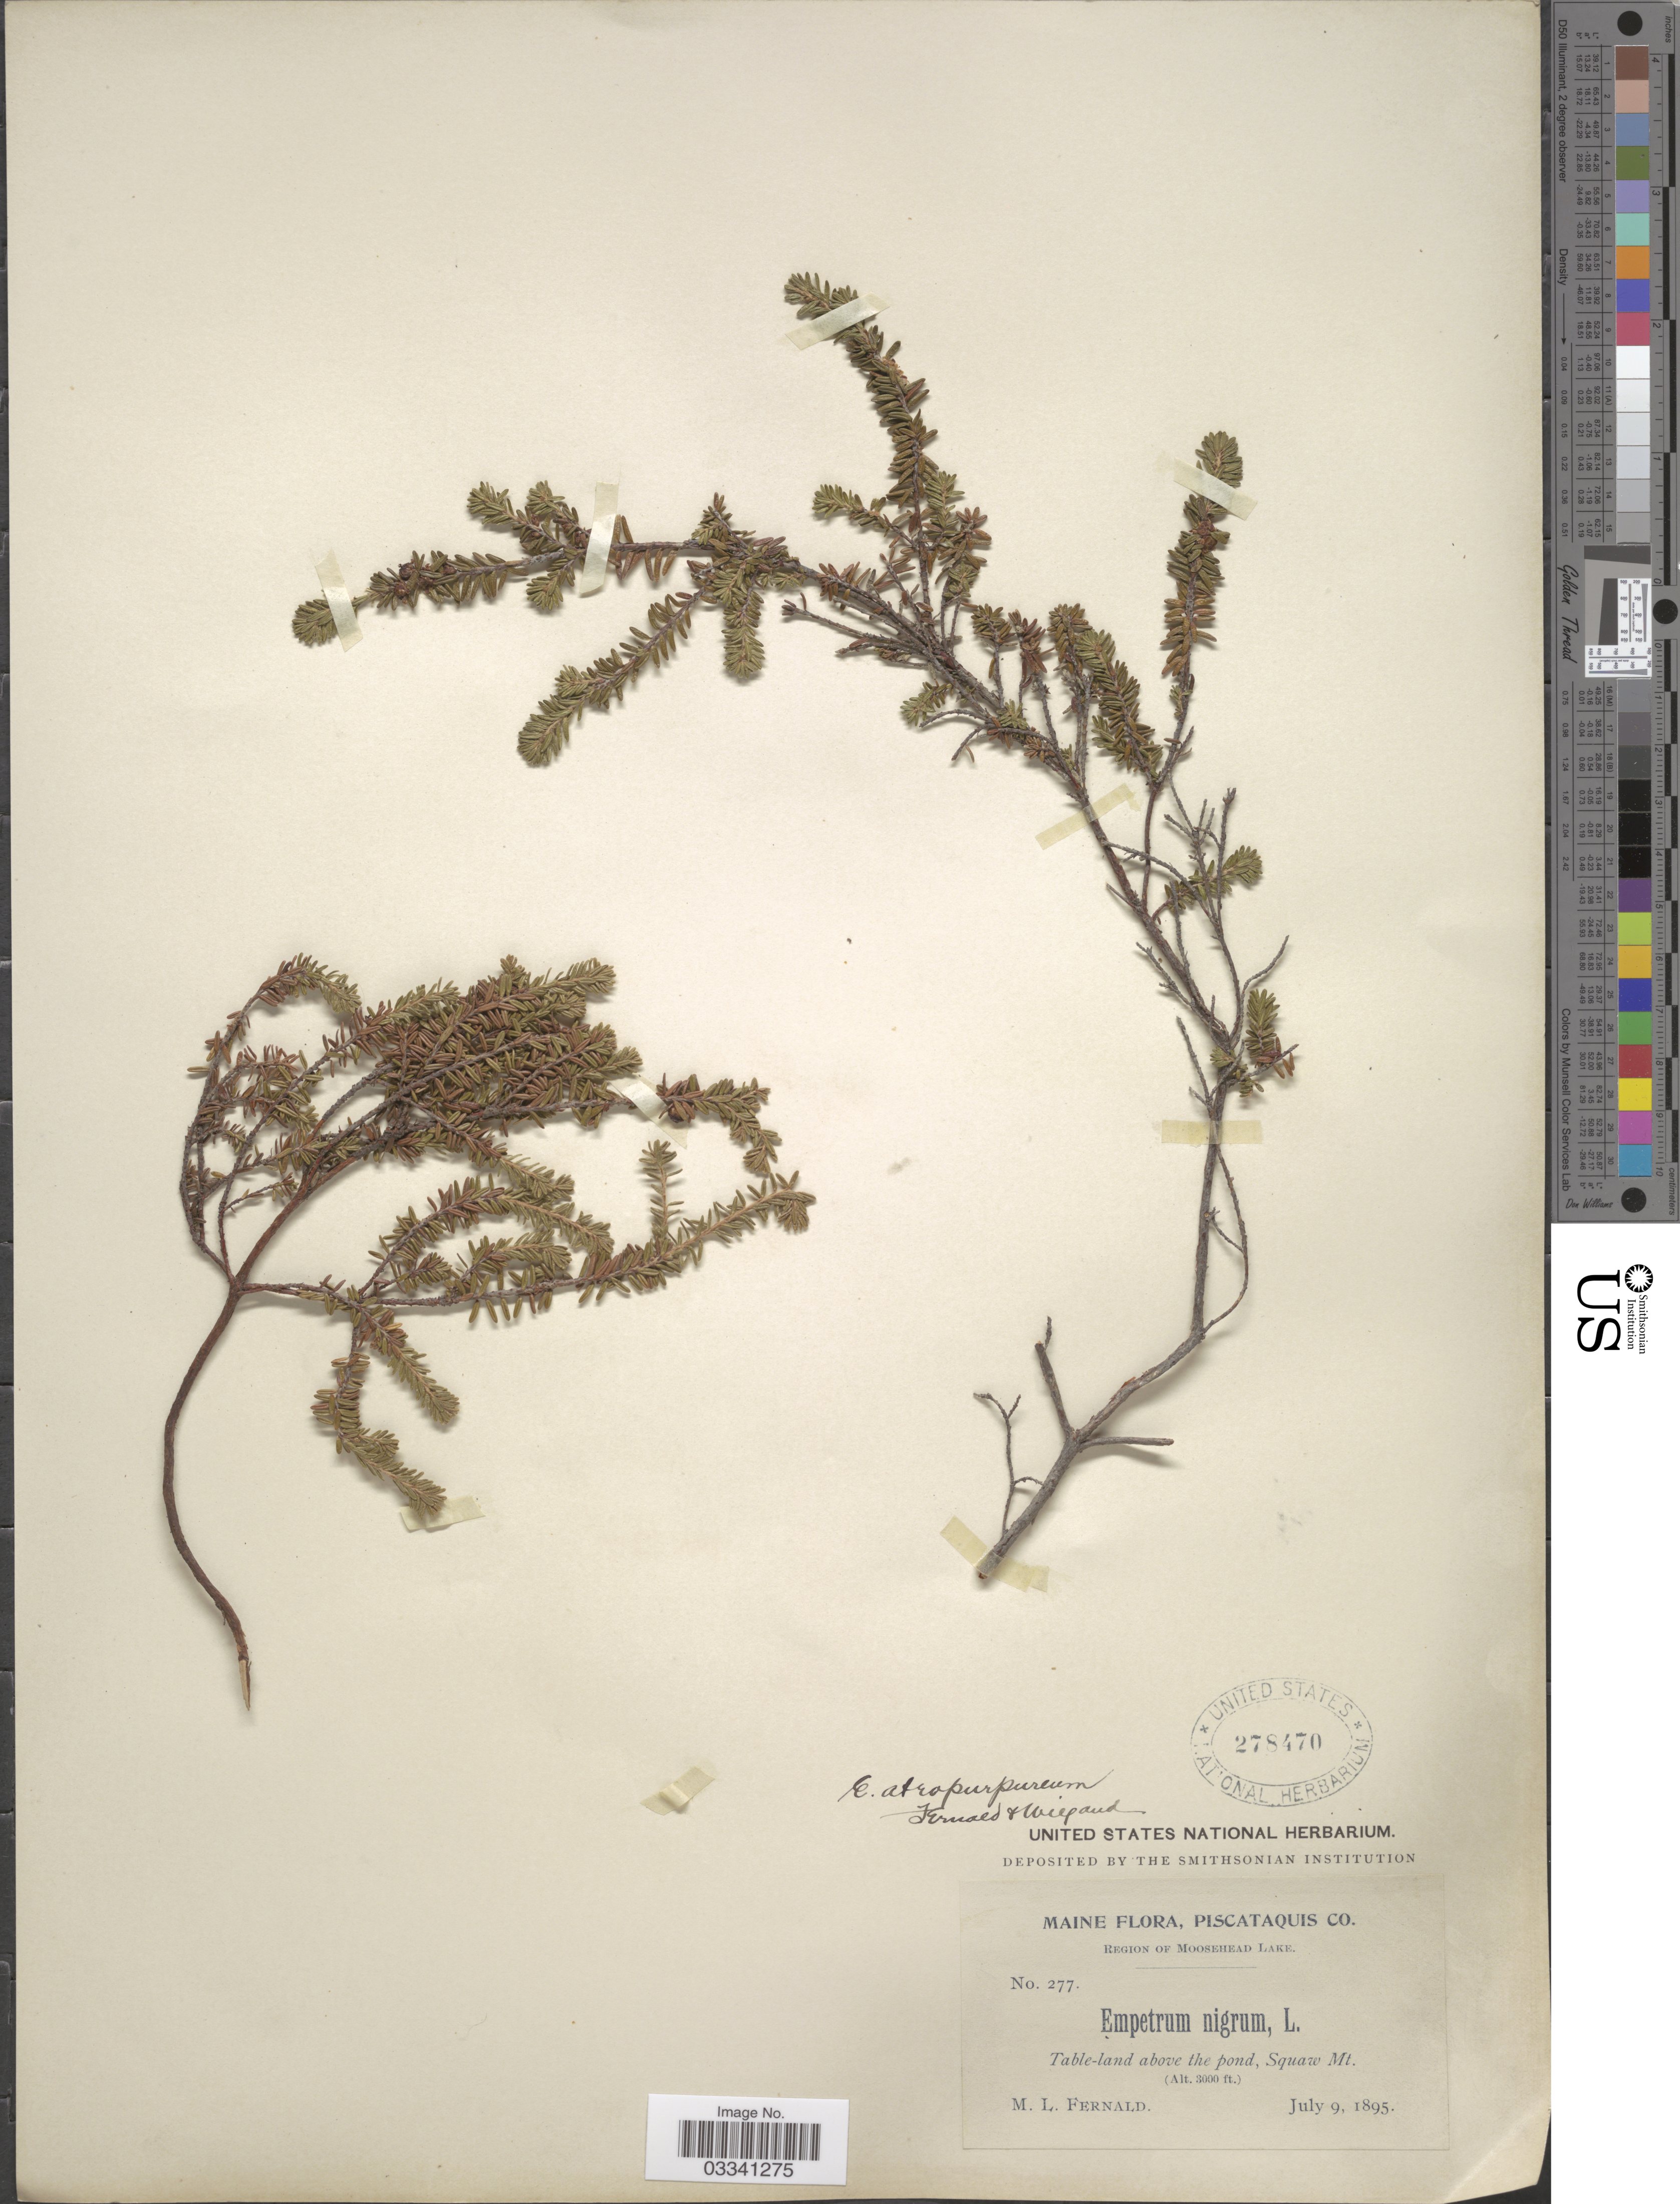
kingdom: Plantae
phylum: Tracheophyta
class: Magnoliopsida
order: Ericales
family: Ericaceae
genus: Empetrum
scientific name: Empetrum atropurpureum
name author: Fernald & Wiegand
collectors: M. L. Fernald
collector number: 277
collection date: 1895-07-09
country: United States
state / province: Maine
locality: Piscataquis Co. Region of Moosehead Lake. Table-land above the pond, Squaw Mt.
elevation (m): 914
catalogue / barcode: US 278470